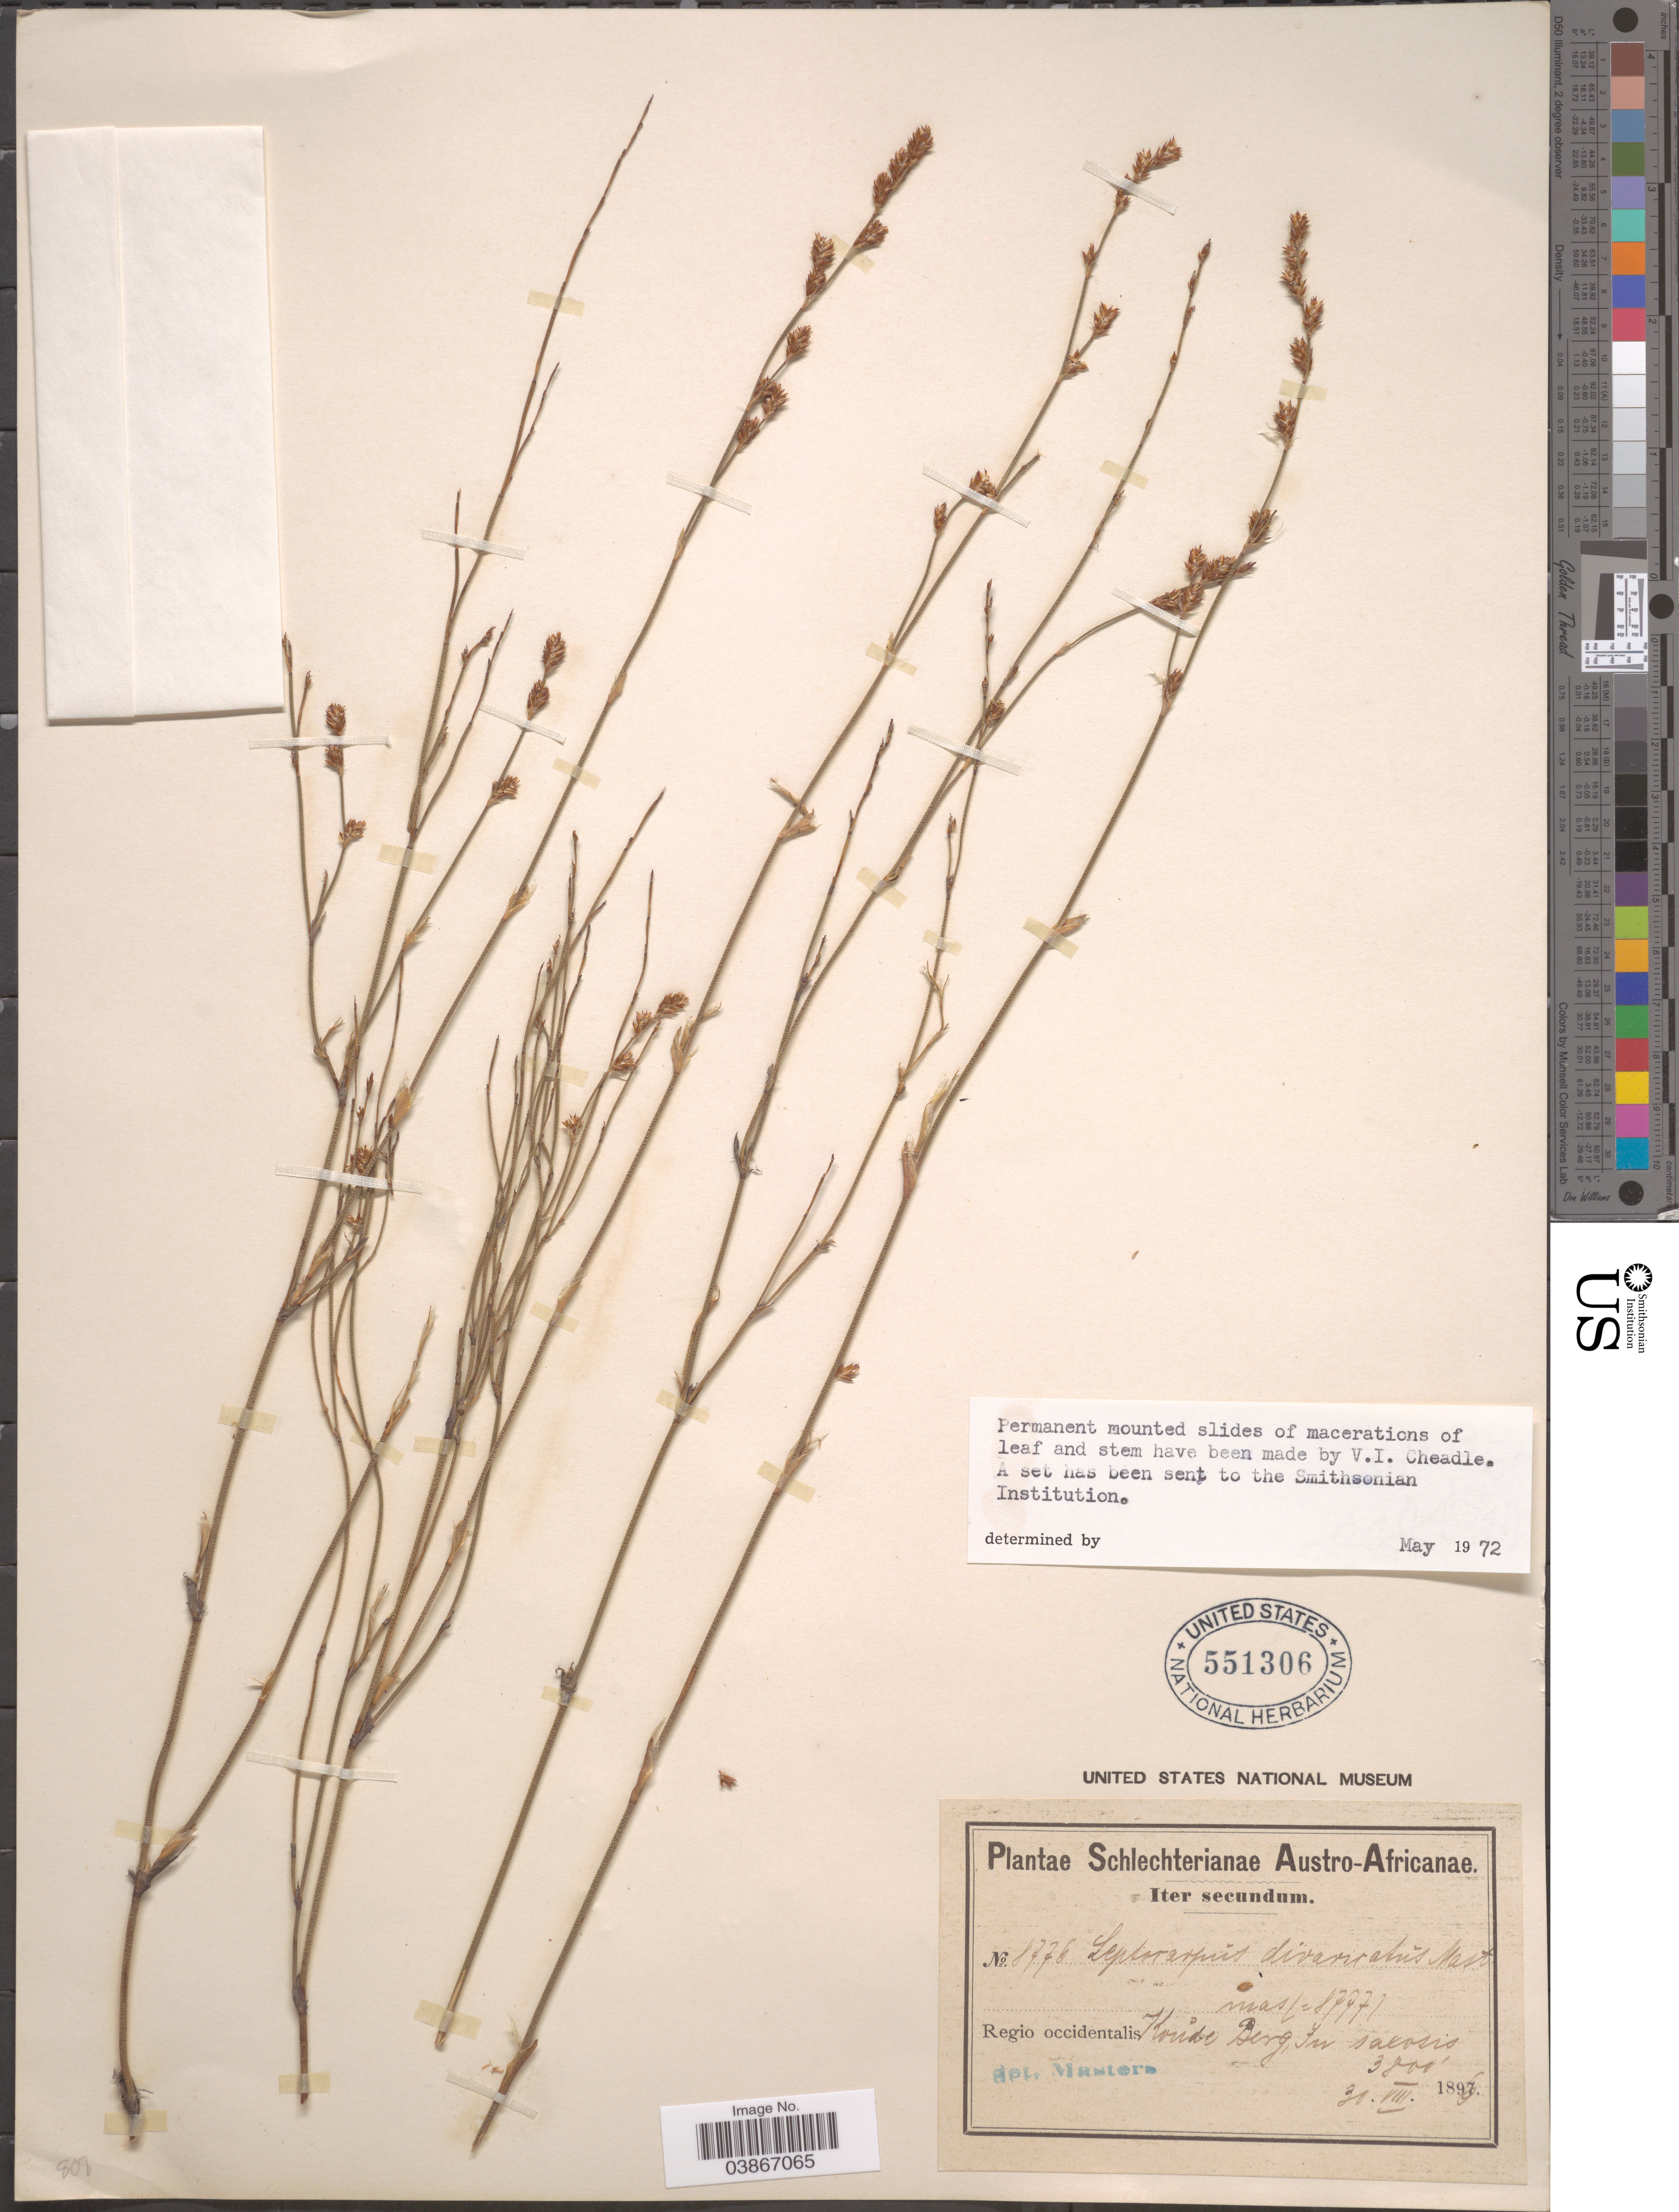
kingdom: Plantae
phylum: Tracheophyta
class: Liliopsida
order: Poales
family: Restionaceae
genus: Leptocarpus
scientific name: Leptocarpus divaricatus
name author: Mast.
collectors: Schlechter, --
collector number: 8776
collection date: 1896-08-30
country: South Africa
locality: Austro-Africanae. Regio occidentalis Koude Berg, In saxosis.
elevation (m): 1158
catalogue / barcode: US 551306